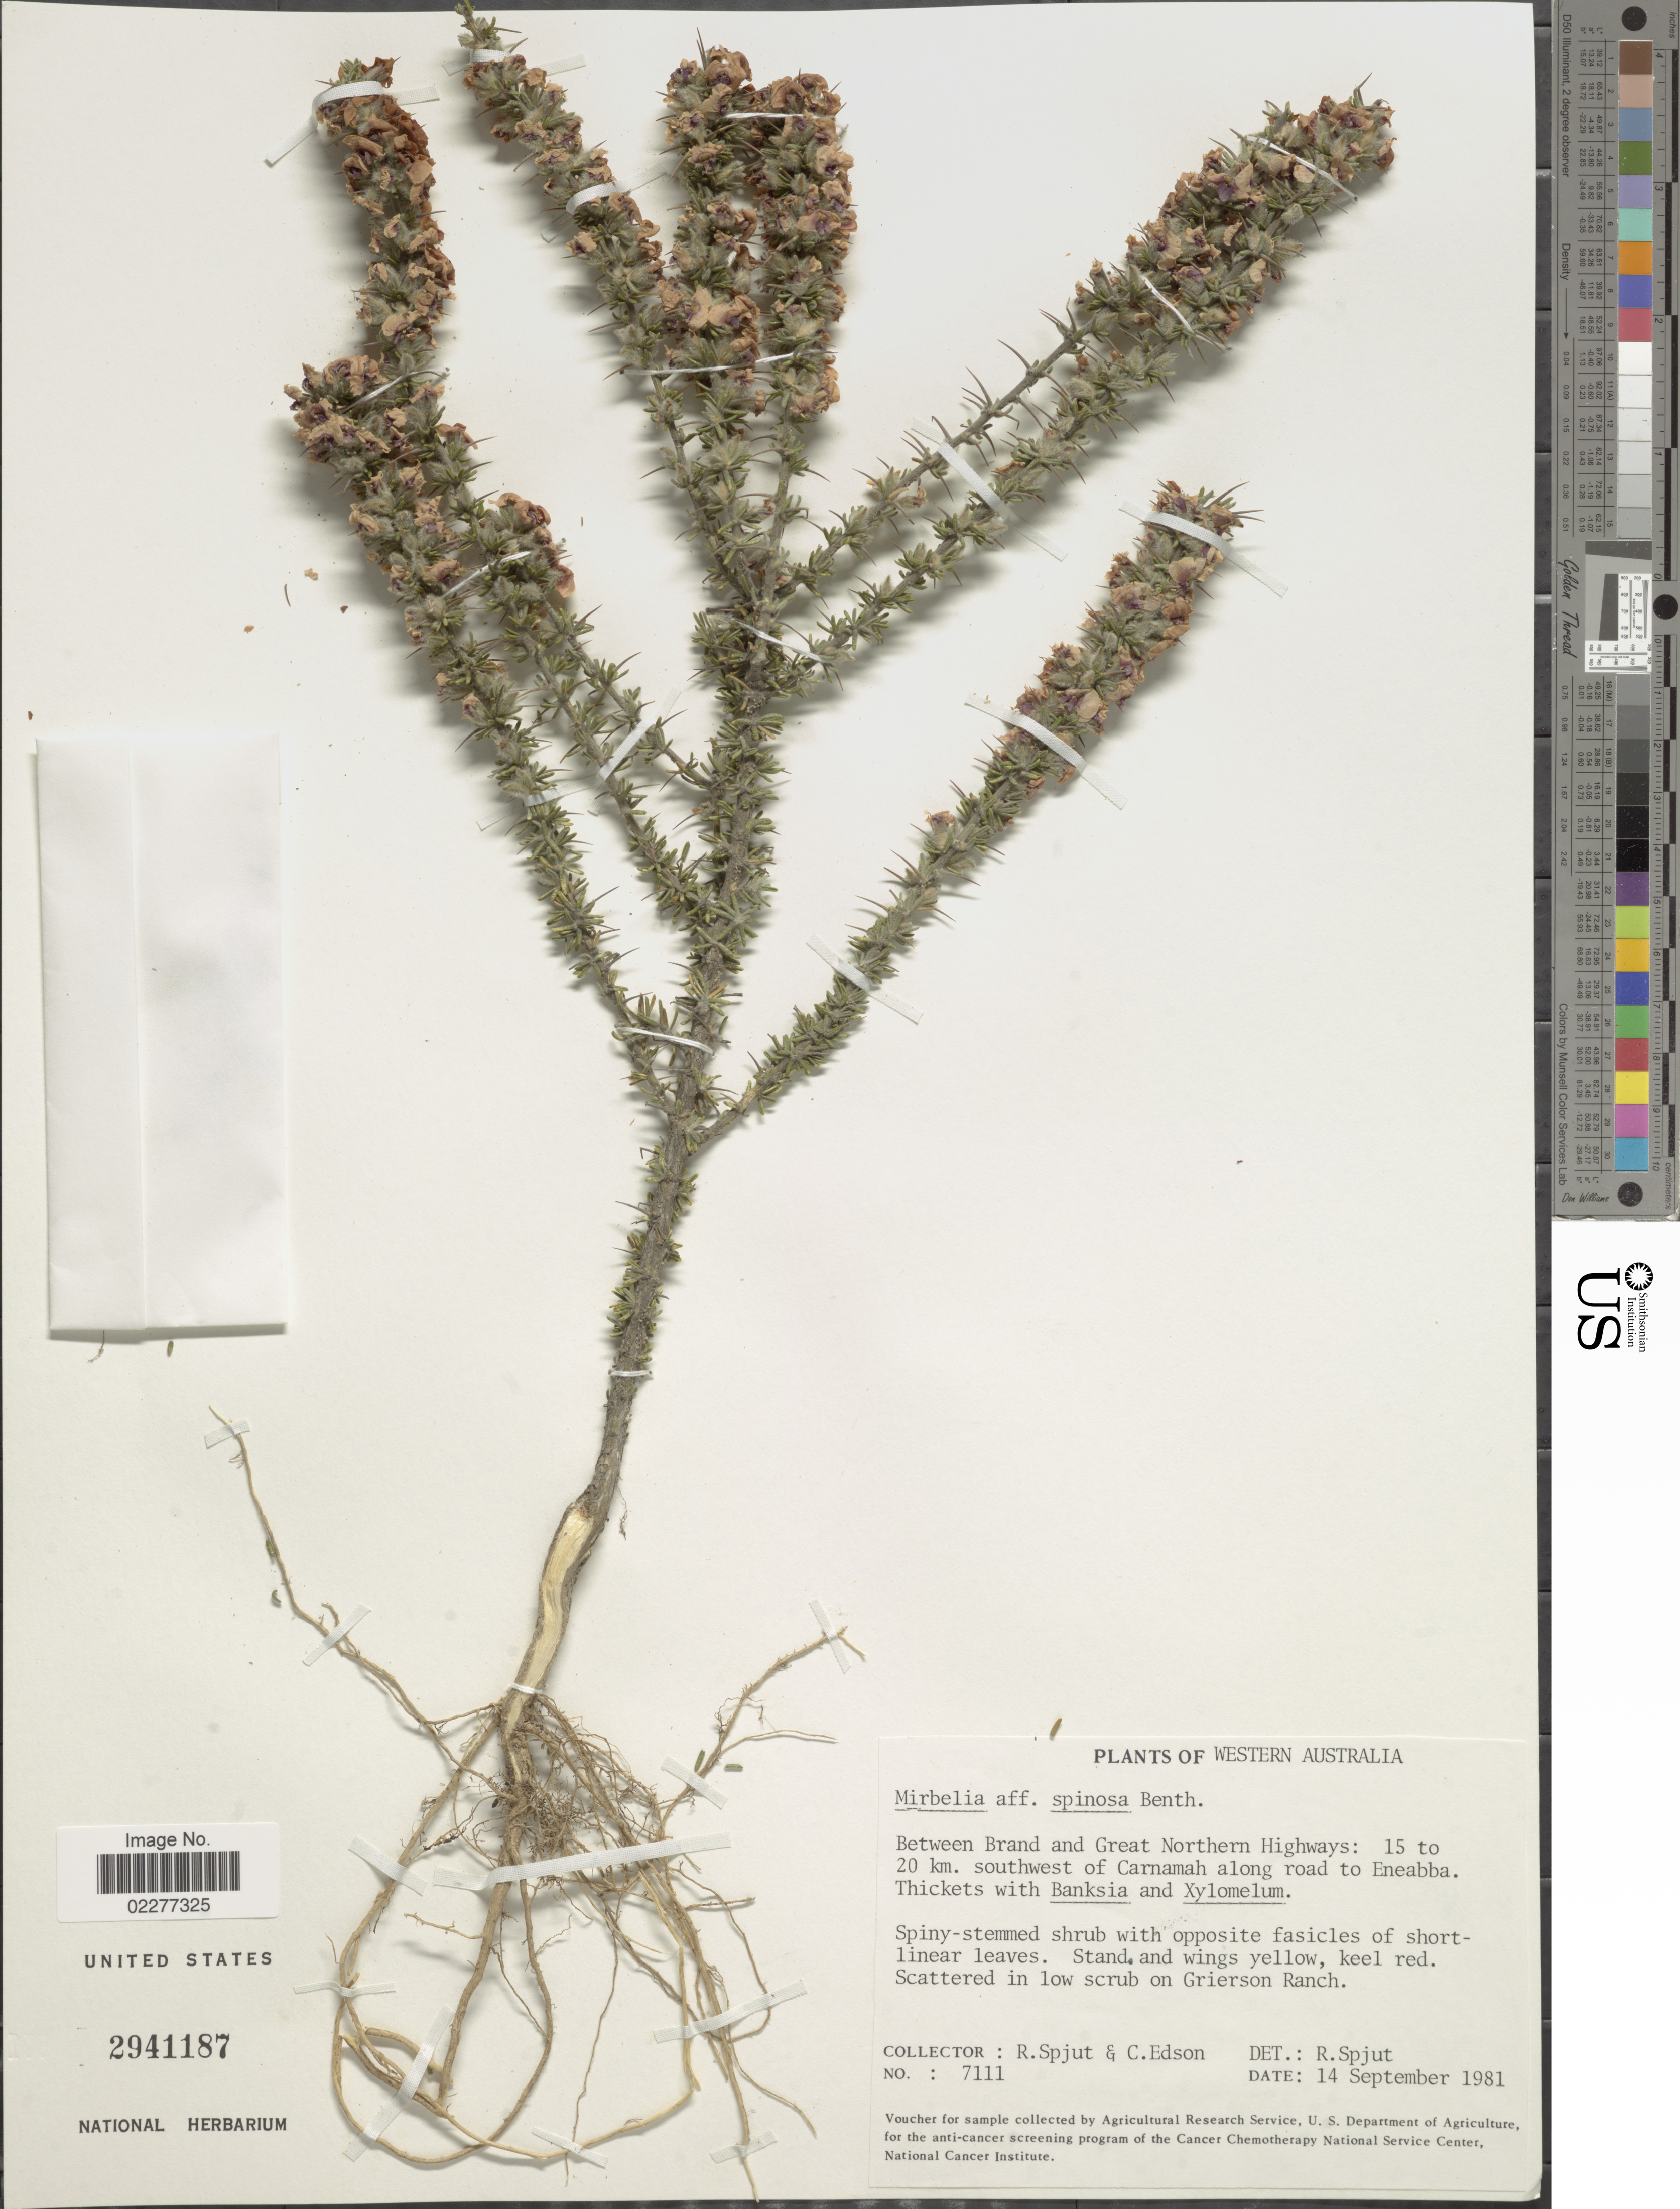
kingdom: Plantae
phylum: Tracheophyta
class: Magnoliopsida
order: Fabales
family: Fabaceae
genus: Mirbelia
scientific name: Mirbelia spinosa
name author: (Benth.) Benth.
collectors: R. Spjut & C. Edson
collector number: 7111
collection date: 1981-09-14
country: Australia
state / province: Western Australia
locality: Between Brand and Great Northern Highways: 15 to 20 km southwest of Carnamah along road to Eneabba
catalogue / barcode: US 2941187